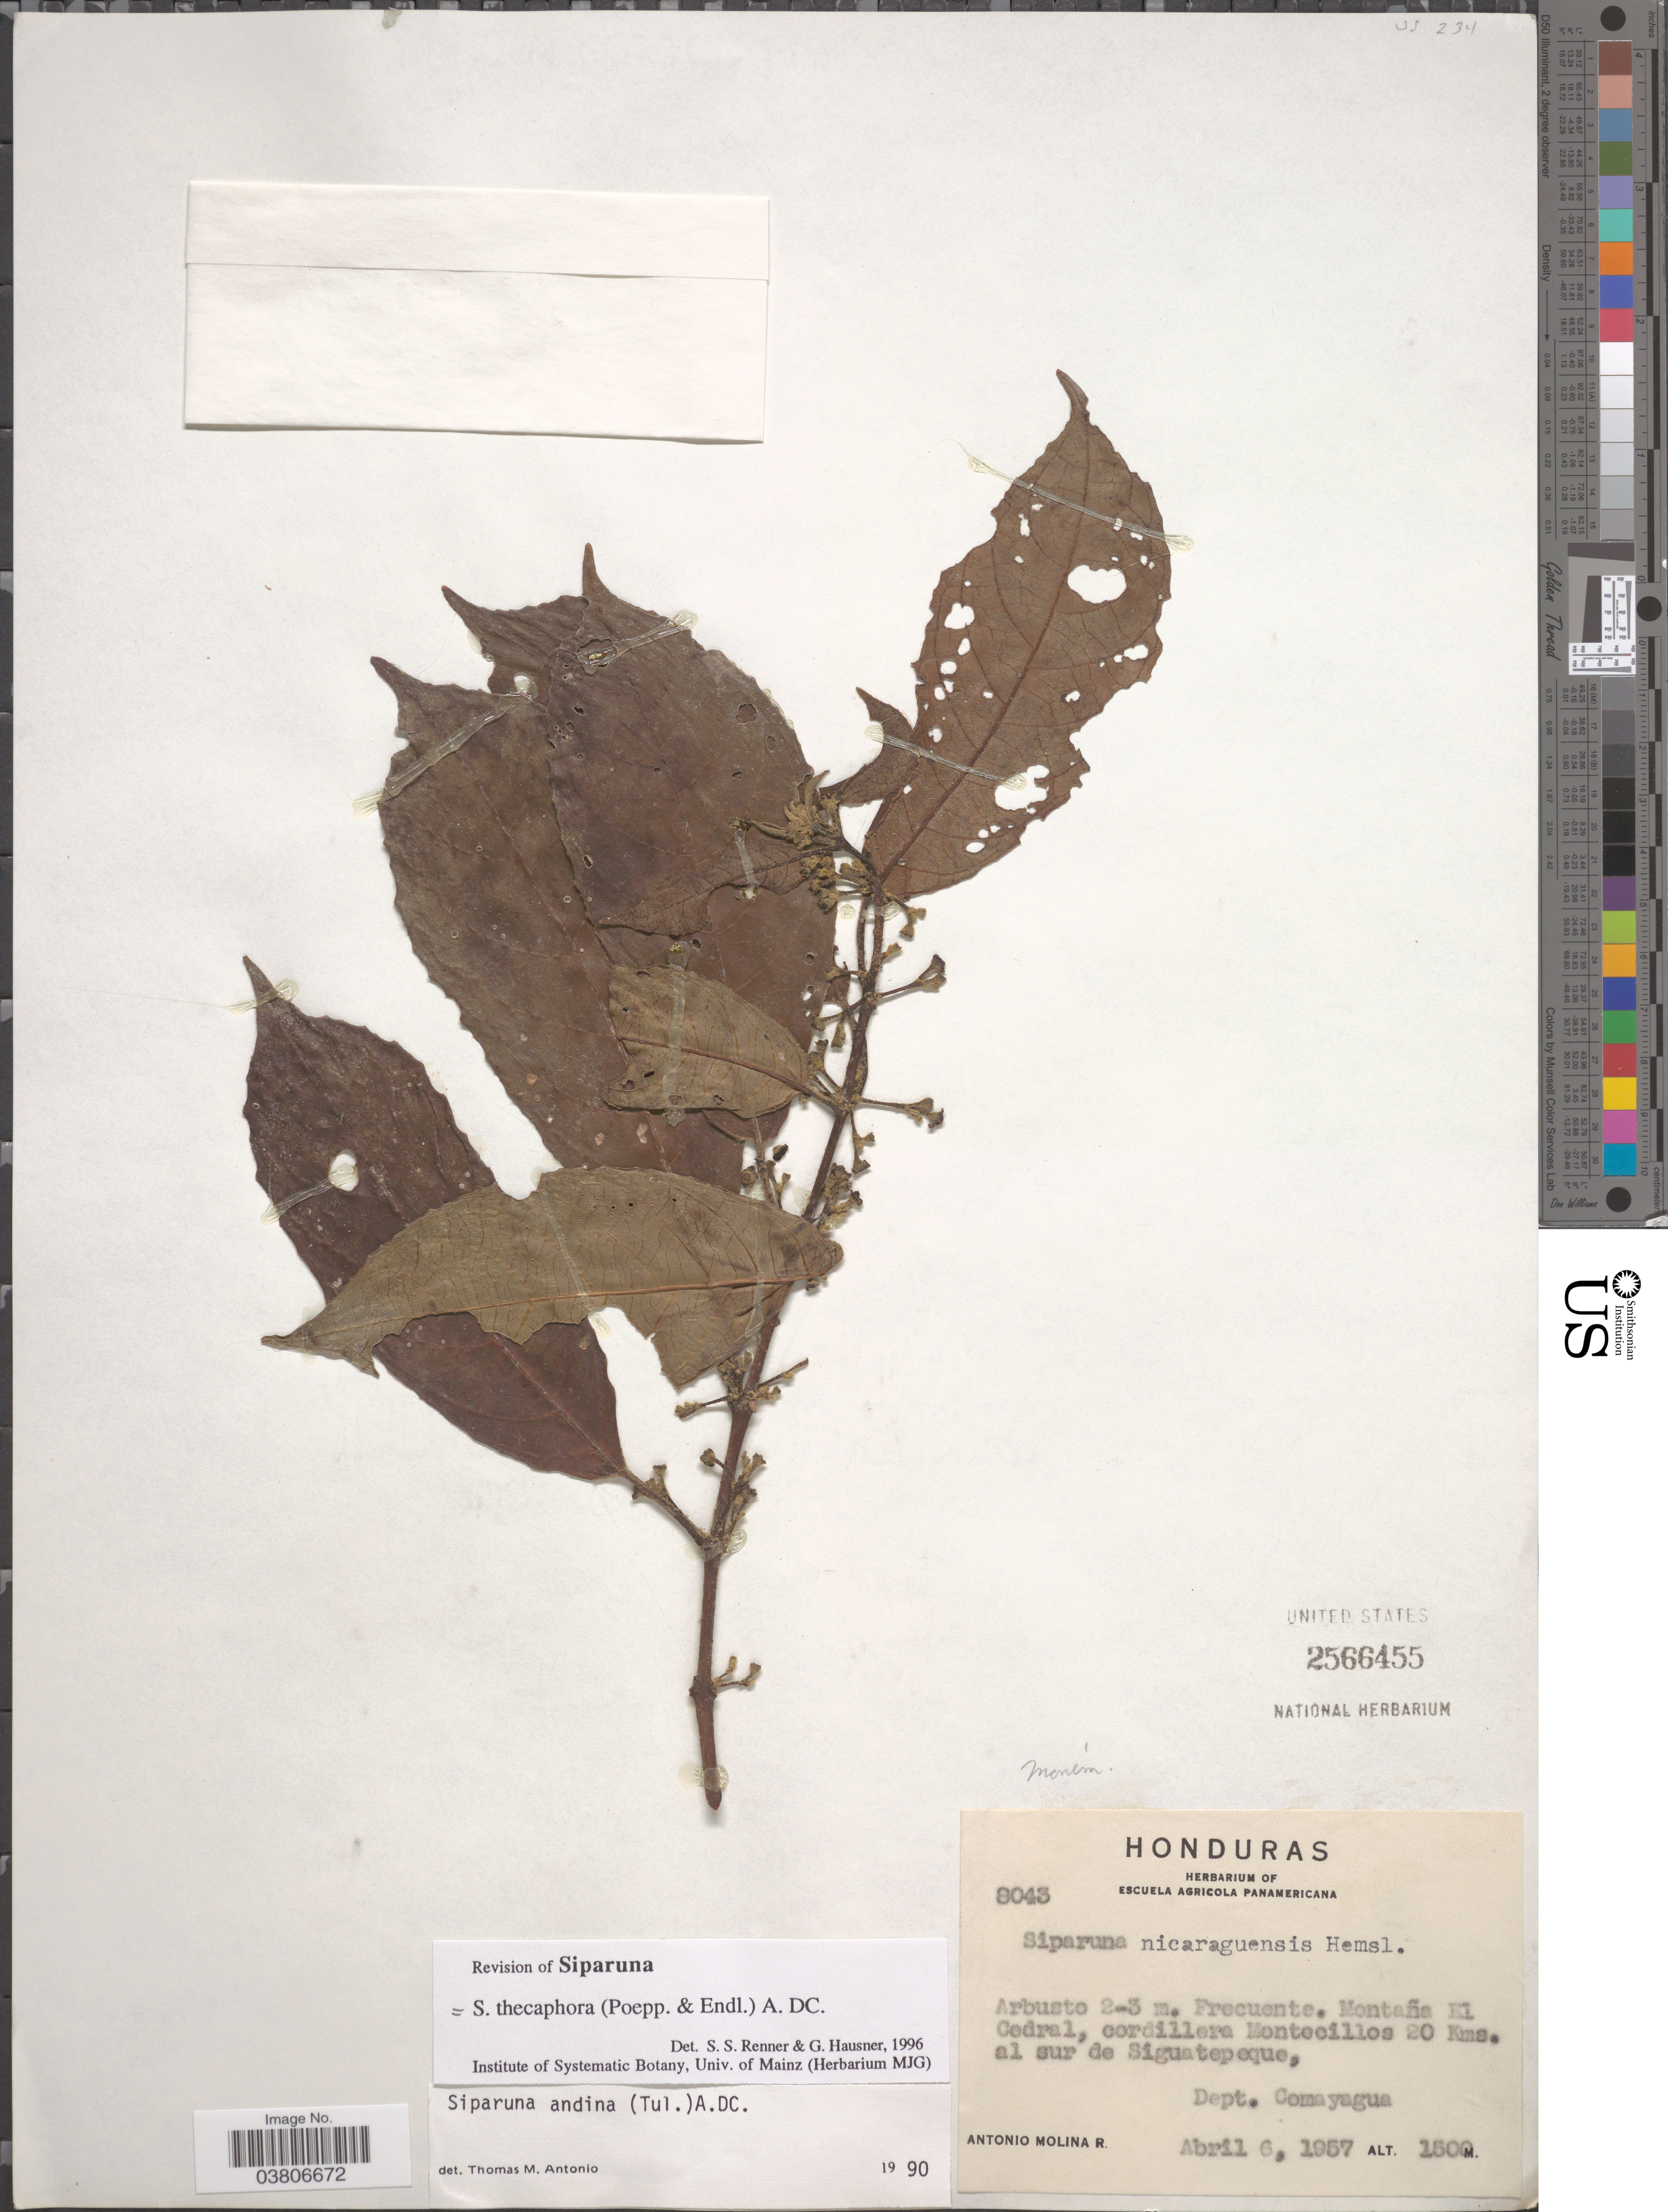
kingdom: Plantae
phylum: Tracheophyta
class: Magnoliopsida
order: Laurales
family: Siparunaceae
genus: Siparuna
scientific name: Siparuna thecaphora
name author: (Poepp. & Endl.) A. DC.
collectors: A. Molina R.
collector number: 8043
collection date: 1957-04-06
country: Honduras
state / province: Comayagua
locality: Montaña El Cedral, cordillera Montecillos 20 Kms. al sur de Siguatepeque, Dept. Comayagua.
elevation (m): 1500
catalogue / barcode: US 2566455